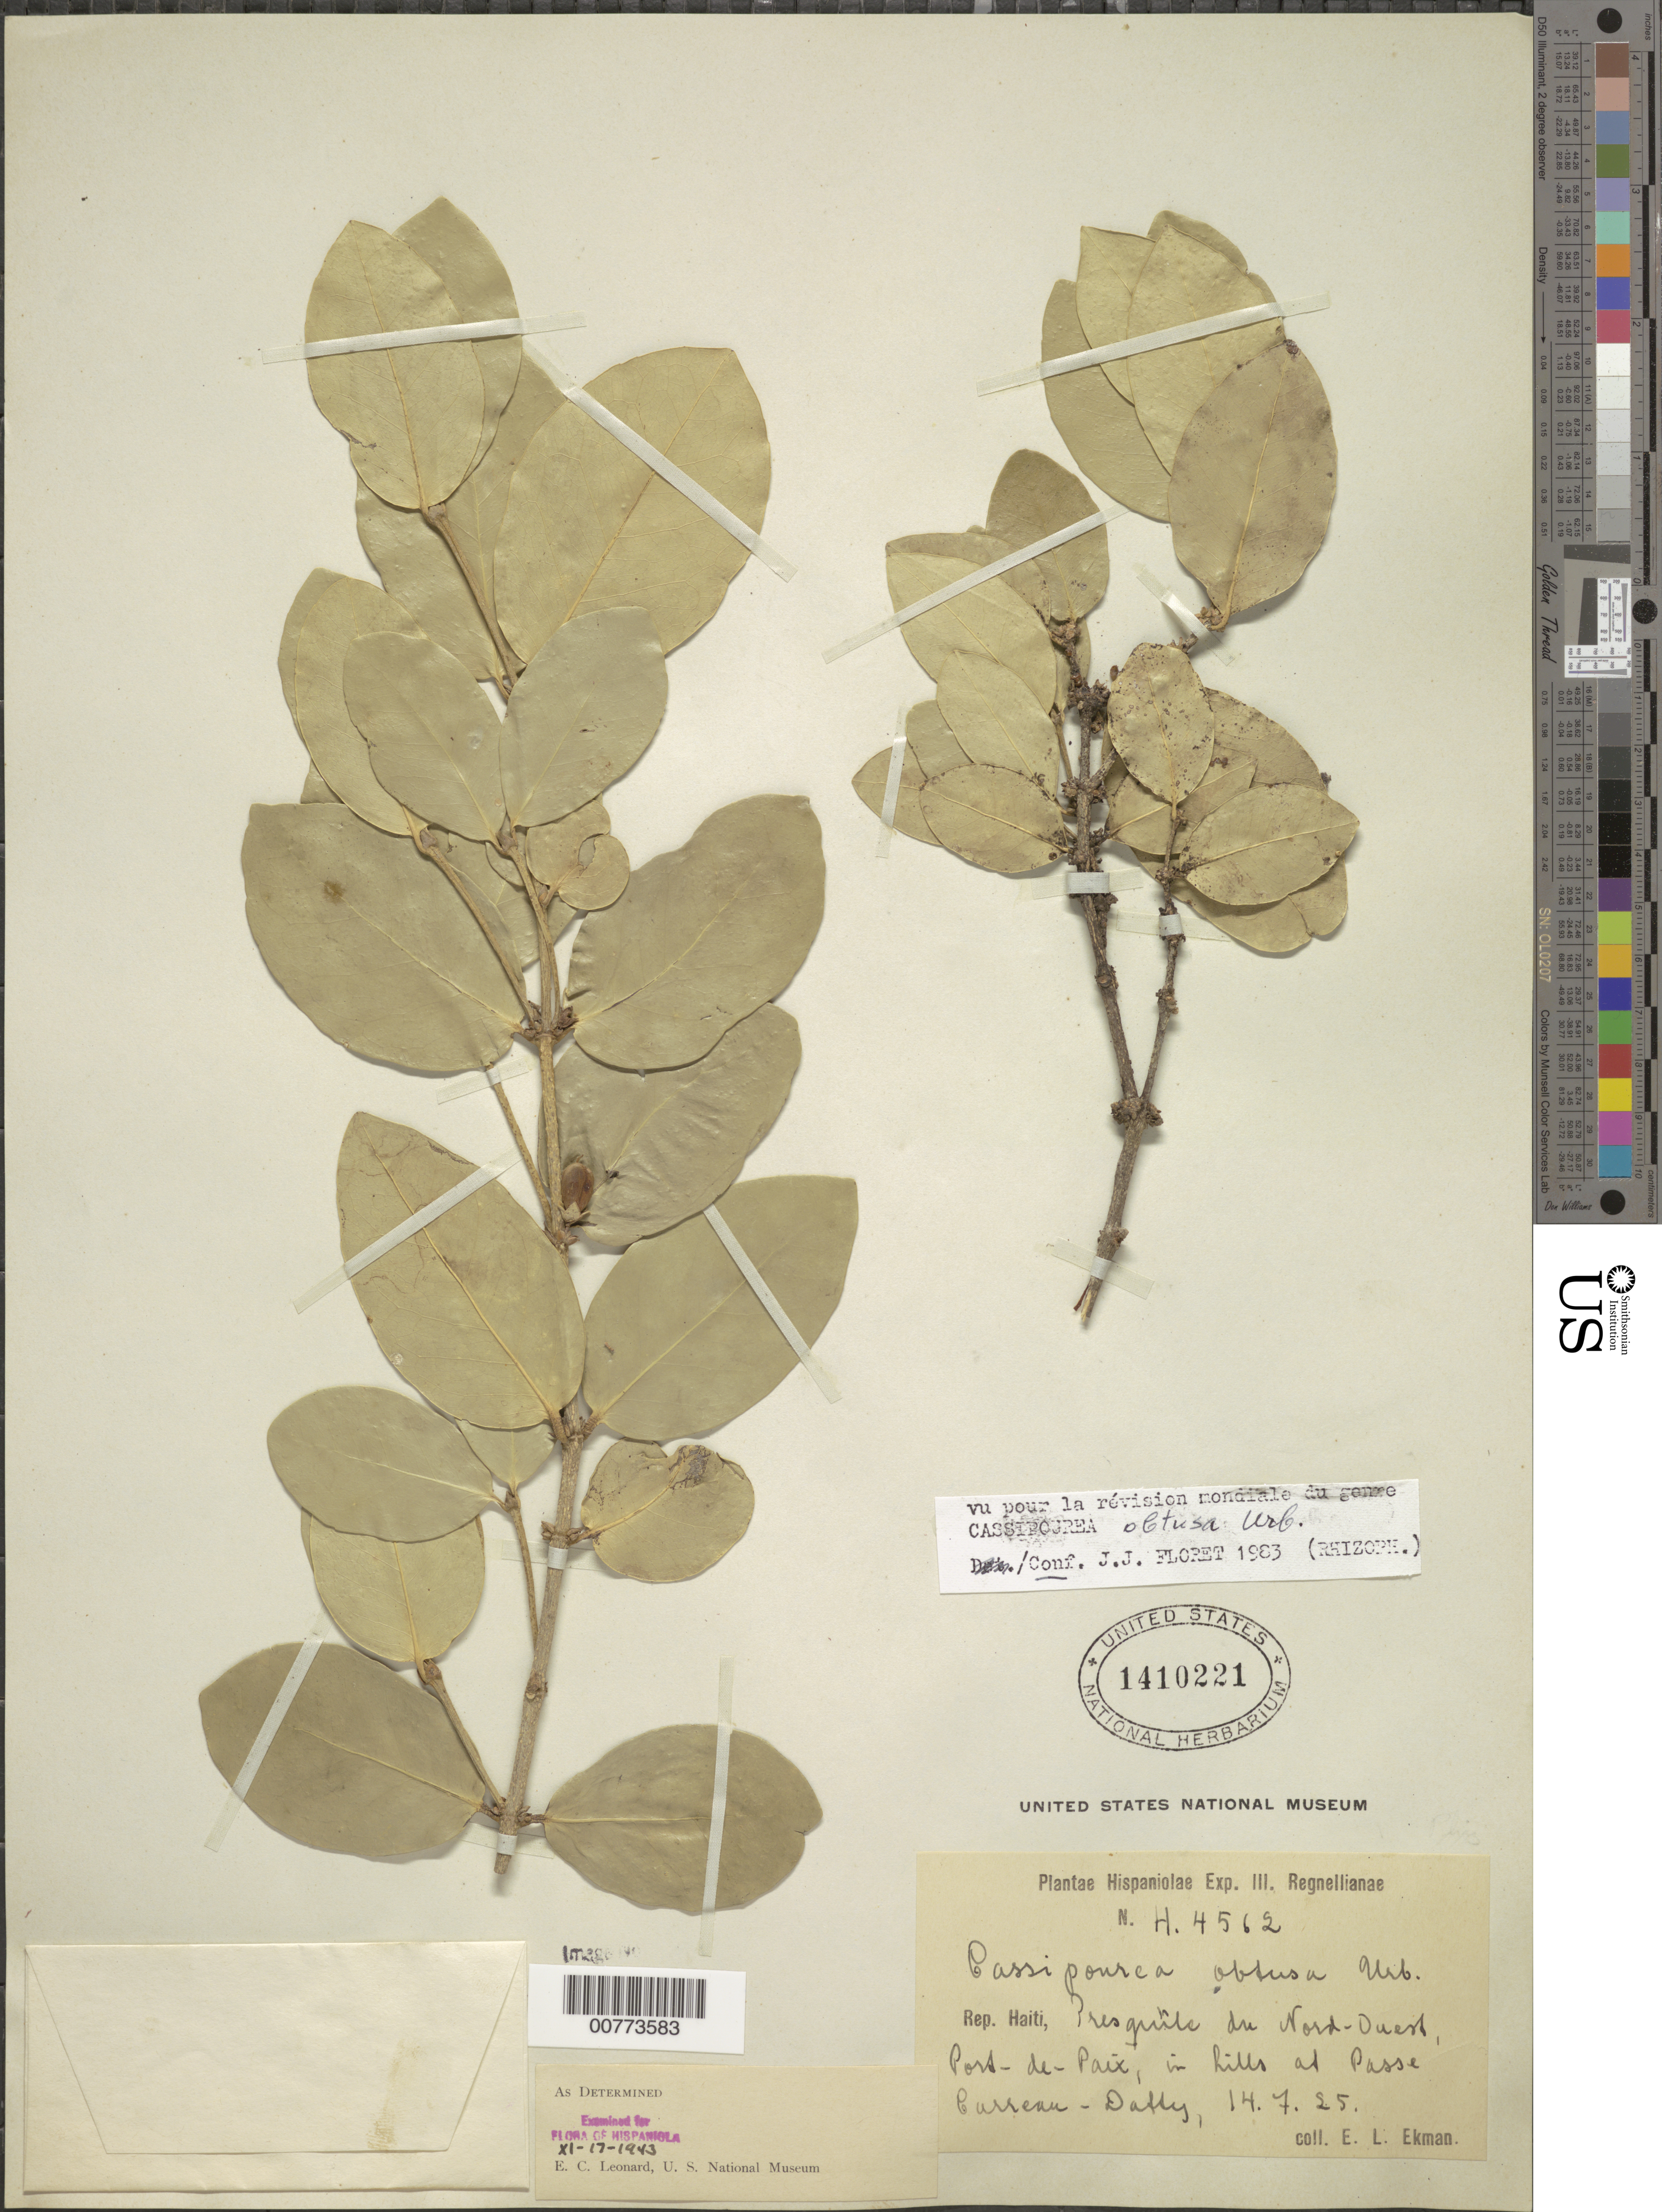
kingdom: Plantae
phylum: Tracheophyta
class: Magnoliopsida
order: Malpighiales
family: Rhizophoraceae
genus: Cassipourea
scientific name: Cassipourea obtusa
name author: Urb.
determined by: Floret, J. J.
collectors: E. L. Ekman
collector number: H 4562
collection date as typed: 17 Jul 1925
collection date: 1925-07-17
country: Haiti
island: Hispaniola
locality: Presquîle du Nord-Ouest, Port de Paix, at Passe Curreau-Datty.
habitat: In hills.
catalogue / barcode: US 1410221